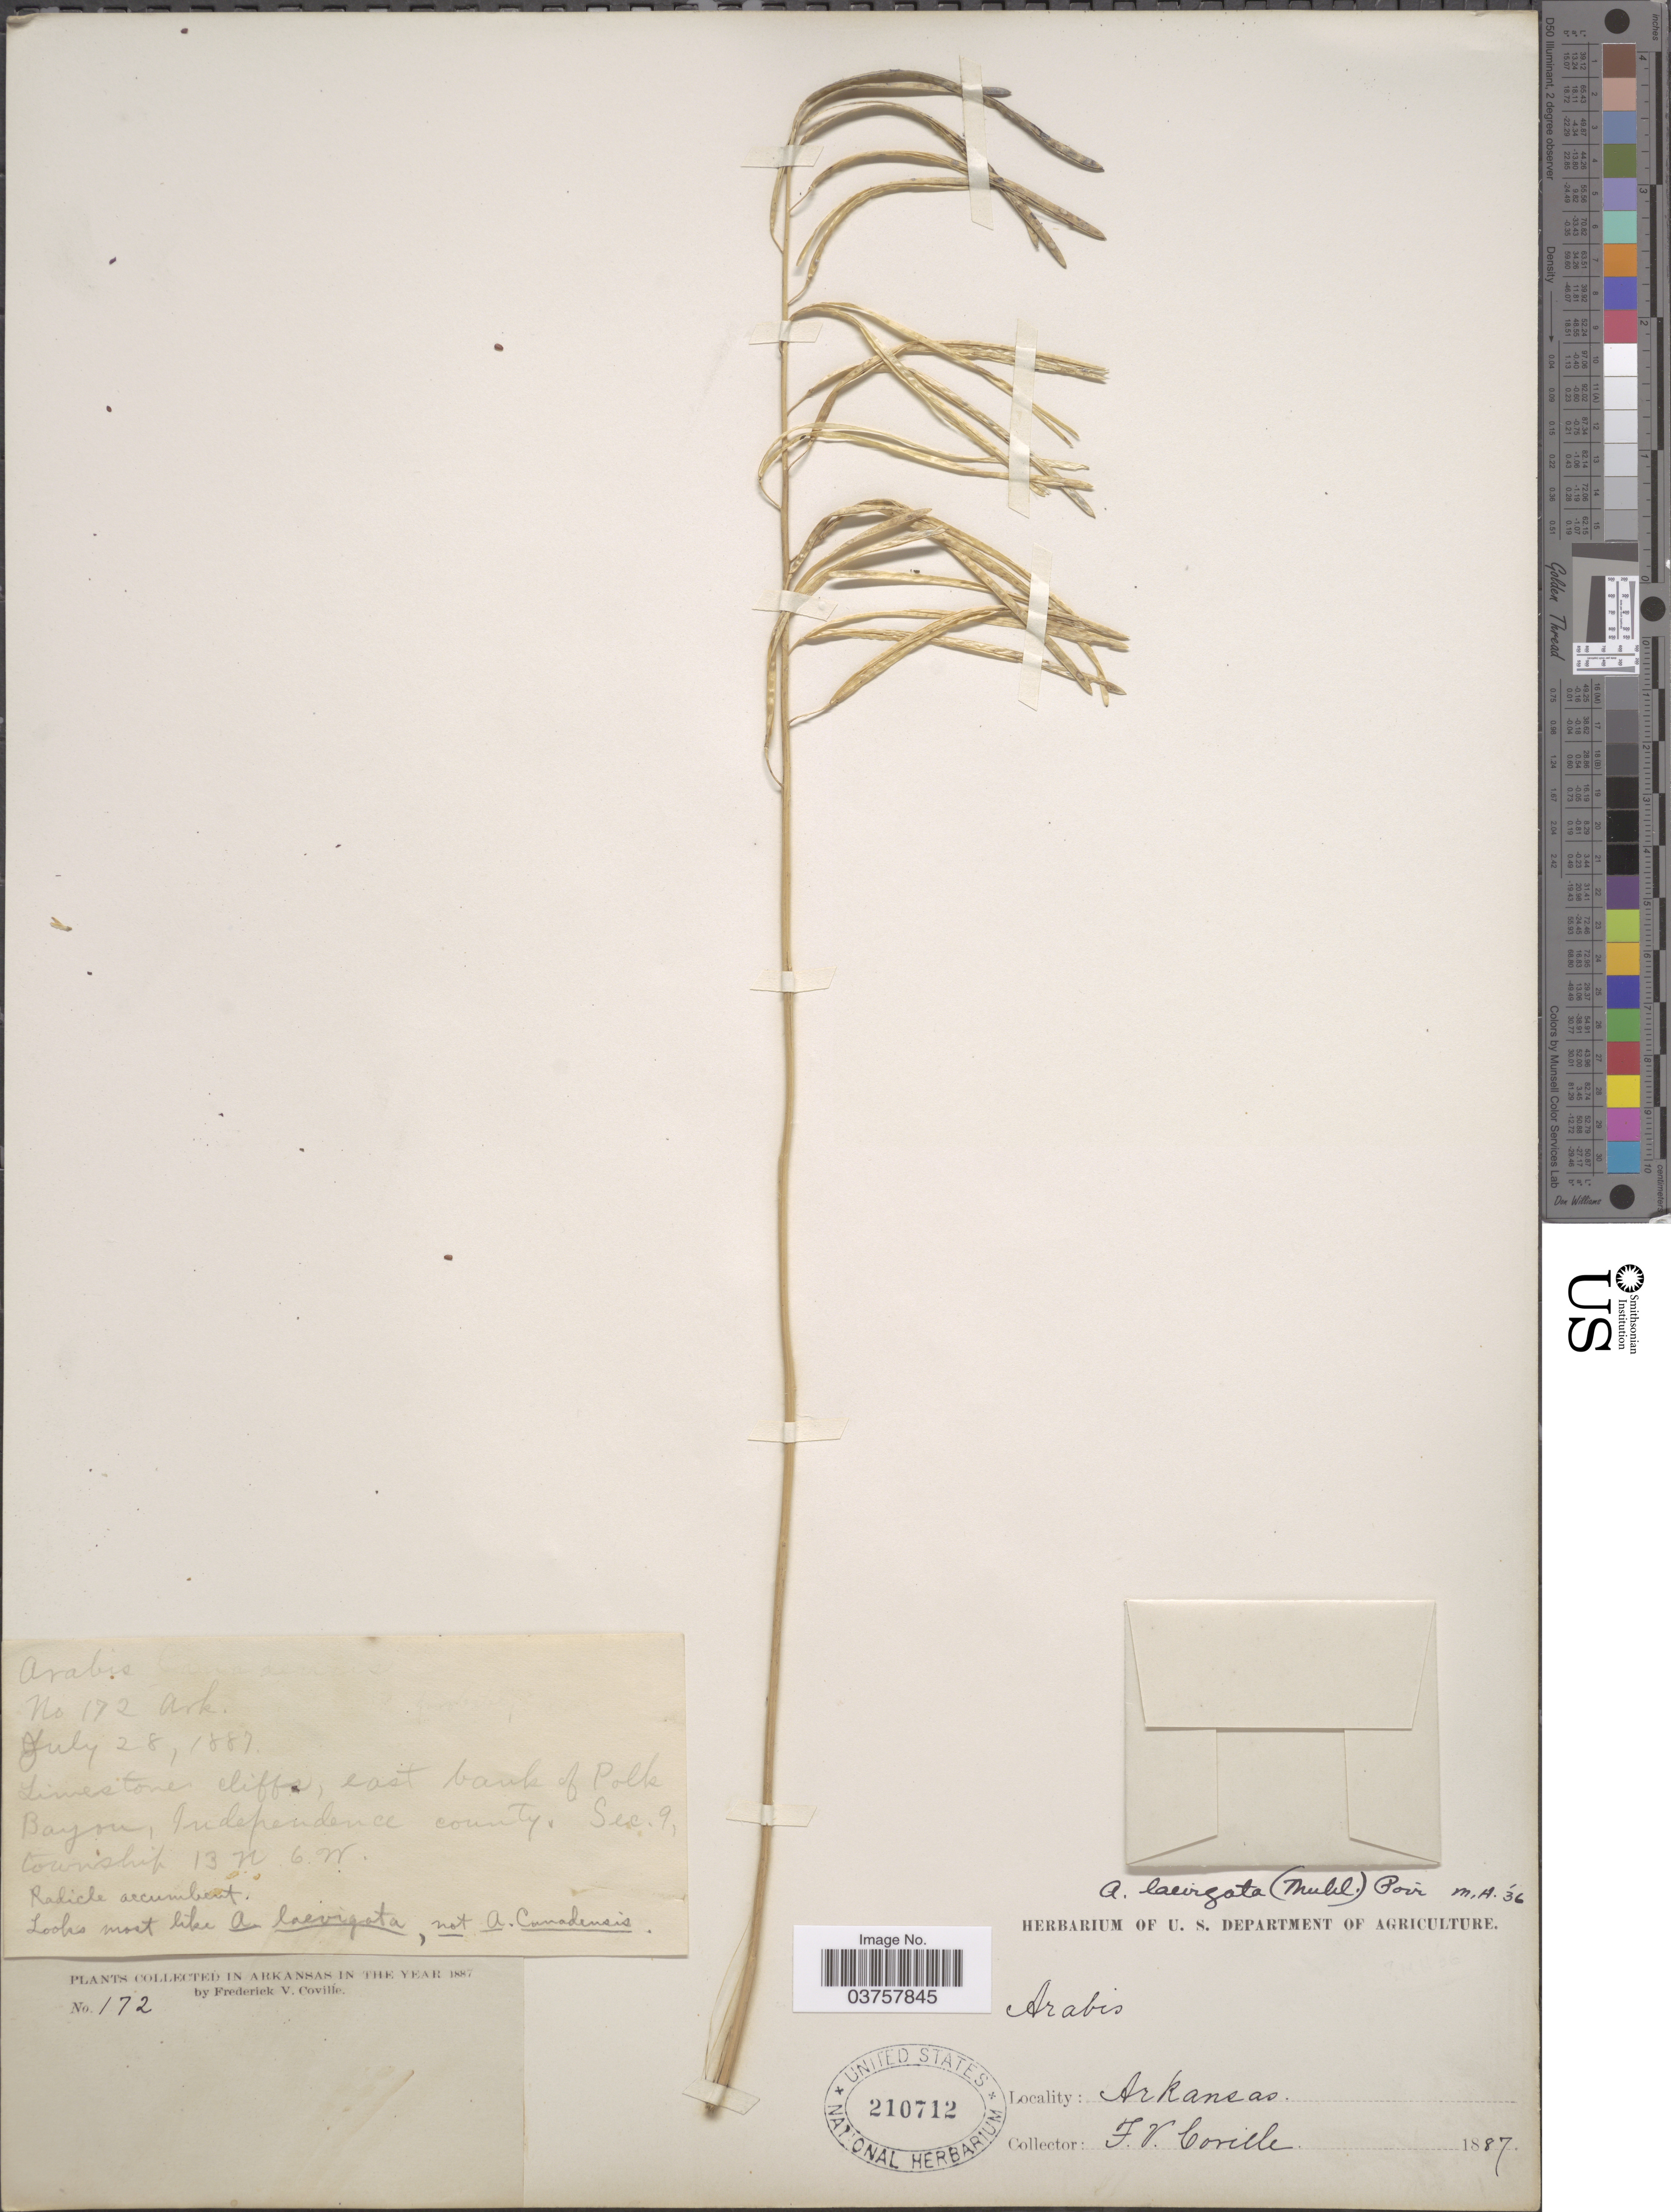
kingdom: Plantae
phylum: Tracheophyta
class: Magnoliopsida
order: Brassicales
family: Brassicaceae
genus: Arabis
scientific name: Arabis laevigata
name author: (Muhl. ex Willd.) Poir.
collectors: F. V. Coville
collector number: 172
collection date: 1887-07-28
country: United States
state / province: Arkansas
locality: Limestone cliffs, east bank of Polk Bayou, Independence county, Sec. 9, township 13 N 6 W.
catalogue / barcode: US 210712